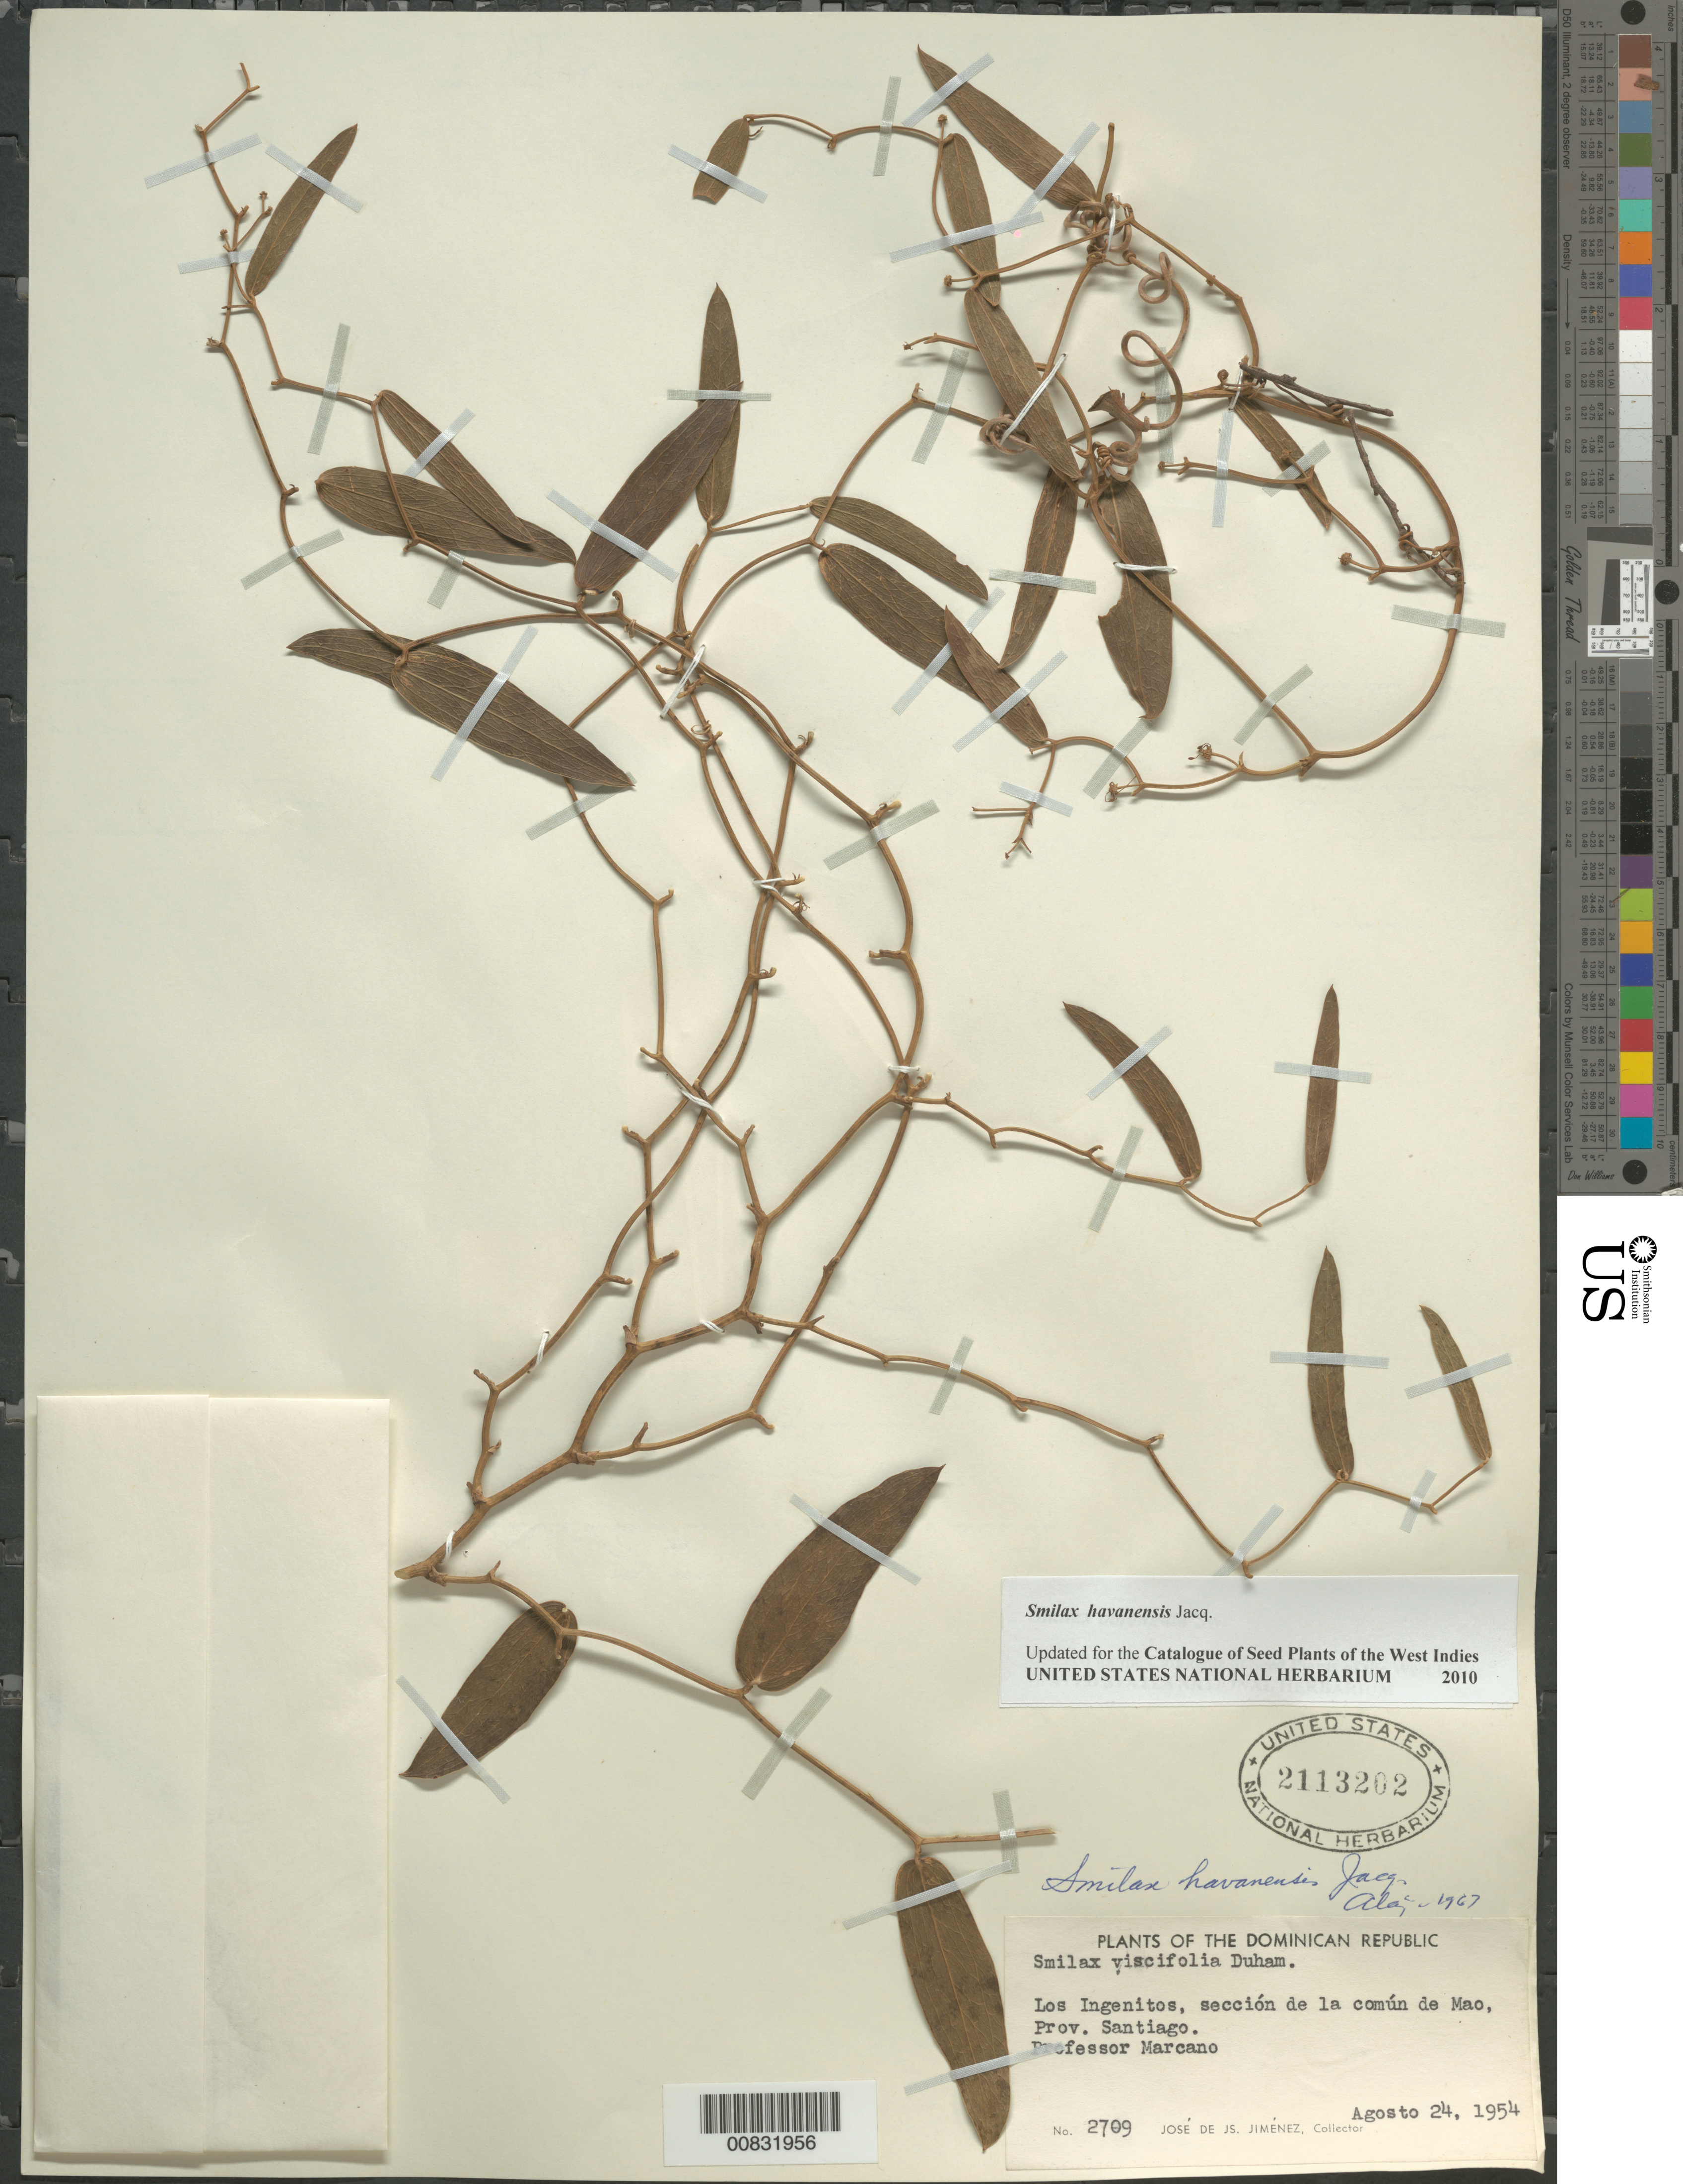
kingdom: Plantae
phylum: Tracheophyta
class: Liliopsida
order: Liliales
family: Smilacaceae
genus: Smilax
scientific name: Smilax havanensis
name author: Jacq.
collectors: J. J. Jiménez & E. J. Marcano F.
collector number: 2709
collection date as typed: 24 Aug 1954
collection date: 1954-08-24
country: Dominican Republic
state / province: Santiago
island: Hispaniola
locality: Los Ingenitos, sección de la común de Mao.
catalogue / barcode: US 2113202